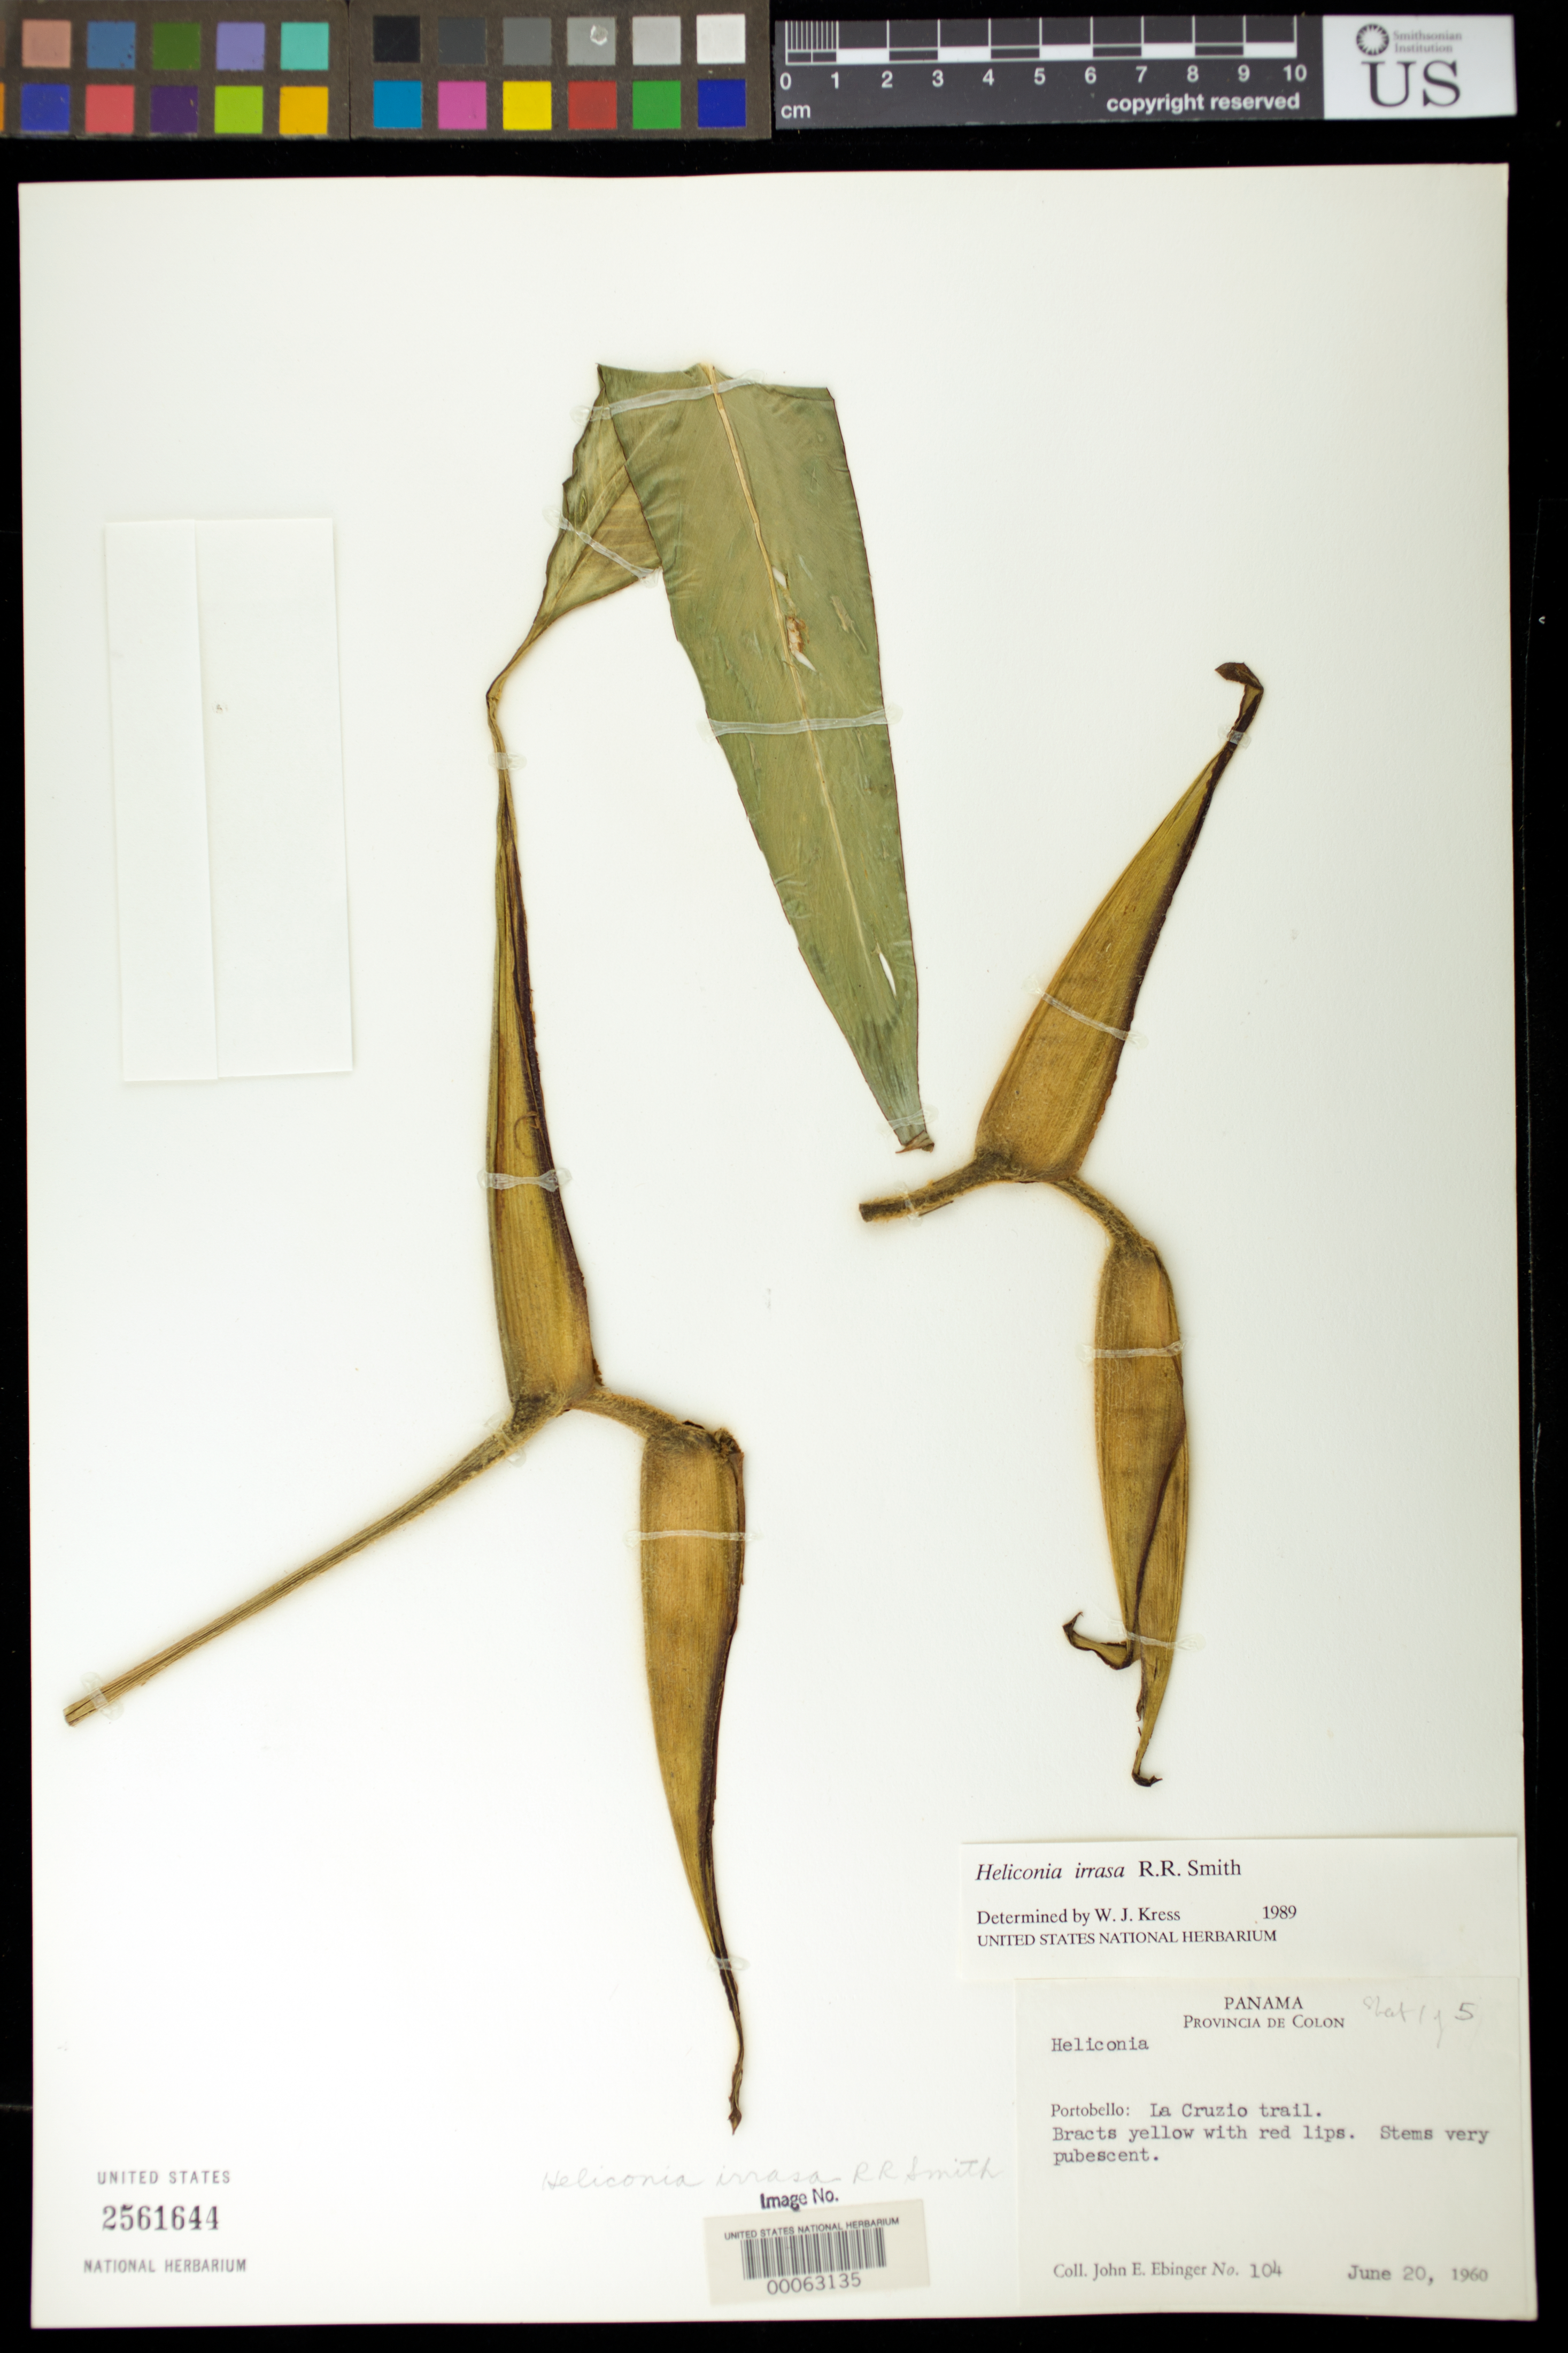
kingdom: Plantae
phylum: Tracheophyta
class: Liliopsida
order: Zingiberales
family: Heliconiaceae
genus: Heliconia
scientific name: Heliconia irrasa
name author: Lane ex R.R. Sm.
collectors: J. Ebinger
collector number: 104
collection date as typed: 20 Jun 1960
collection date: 1960-06-20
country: Panama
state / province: Colón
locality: Portobello: La Cruzio Trail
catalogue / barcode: US 2561644